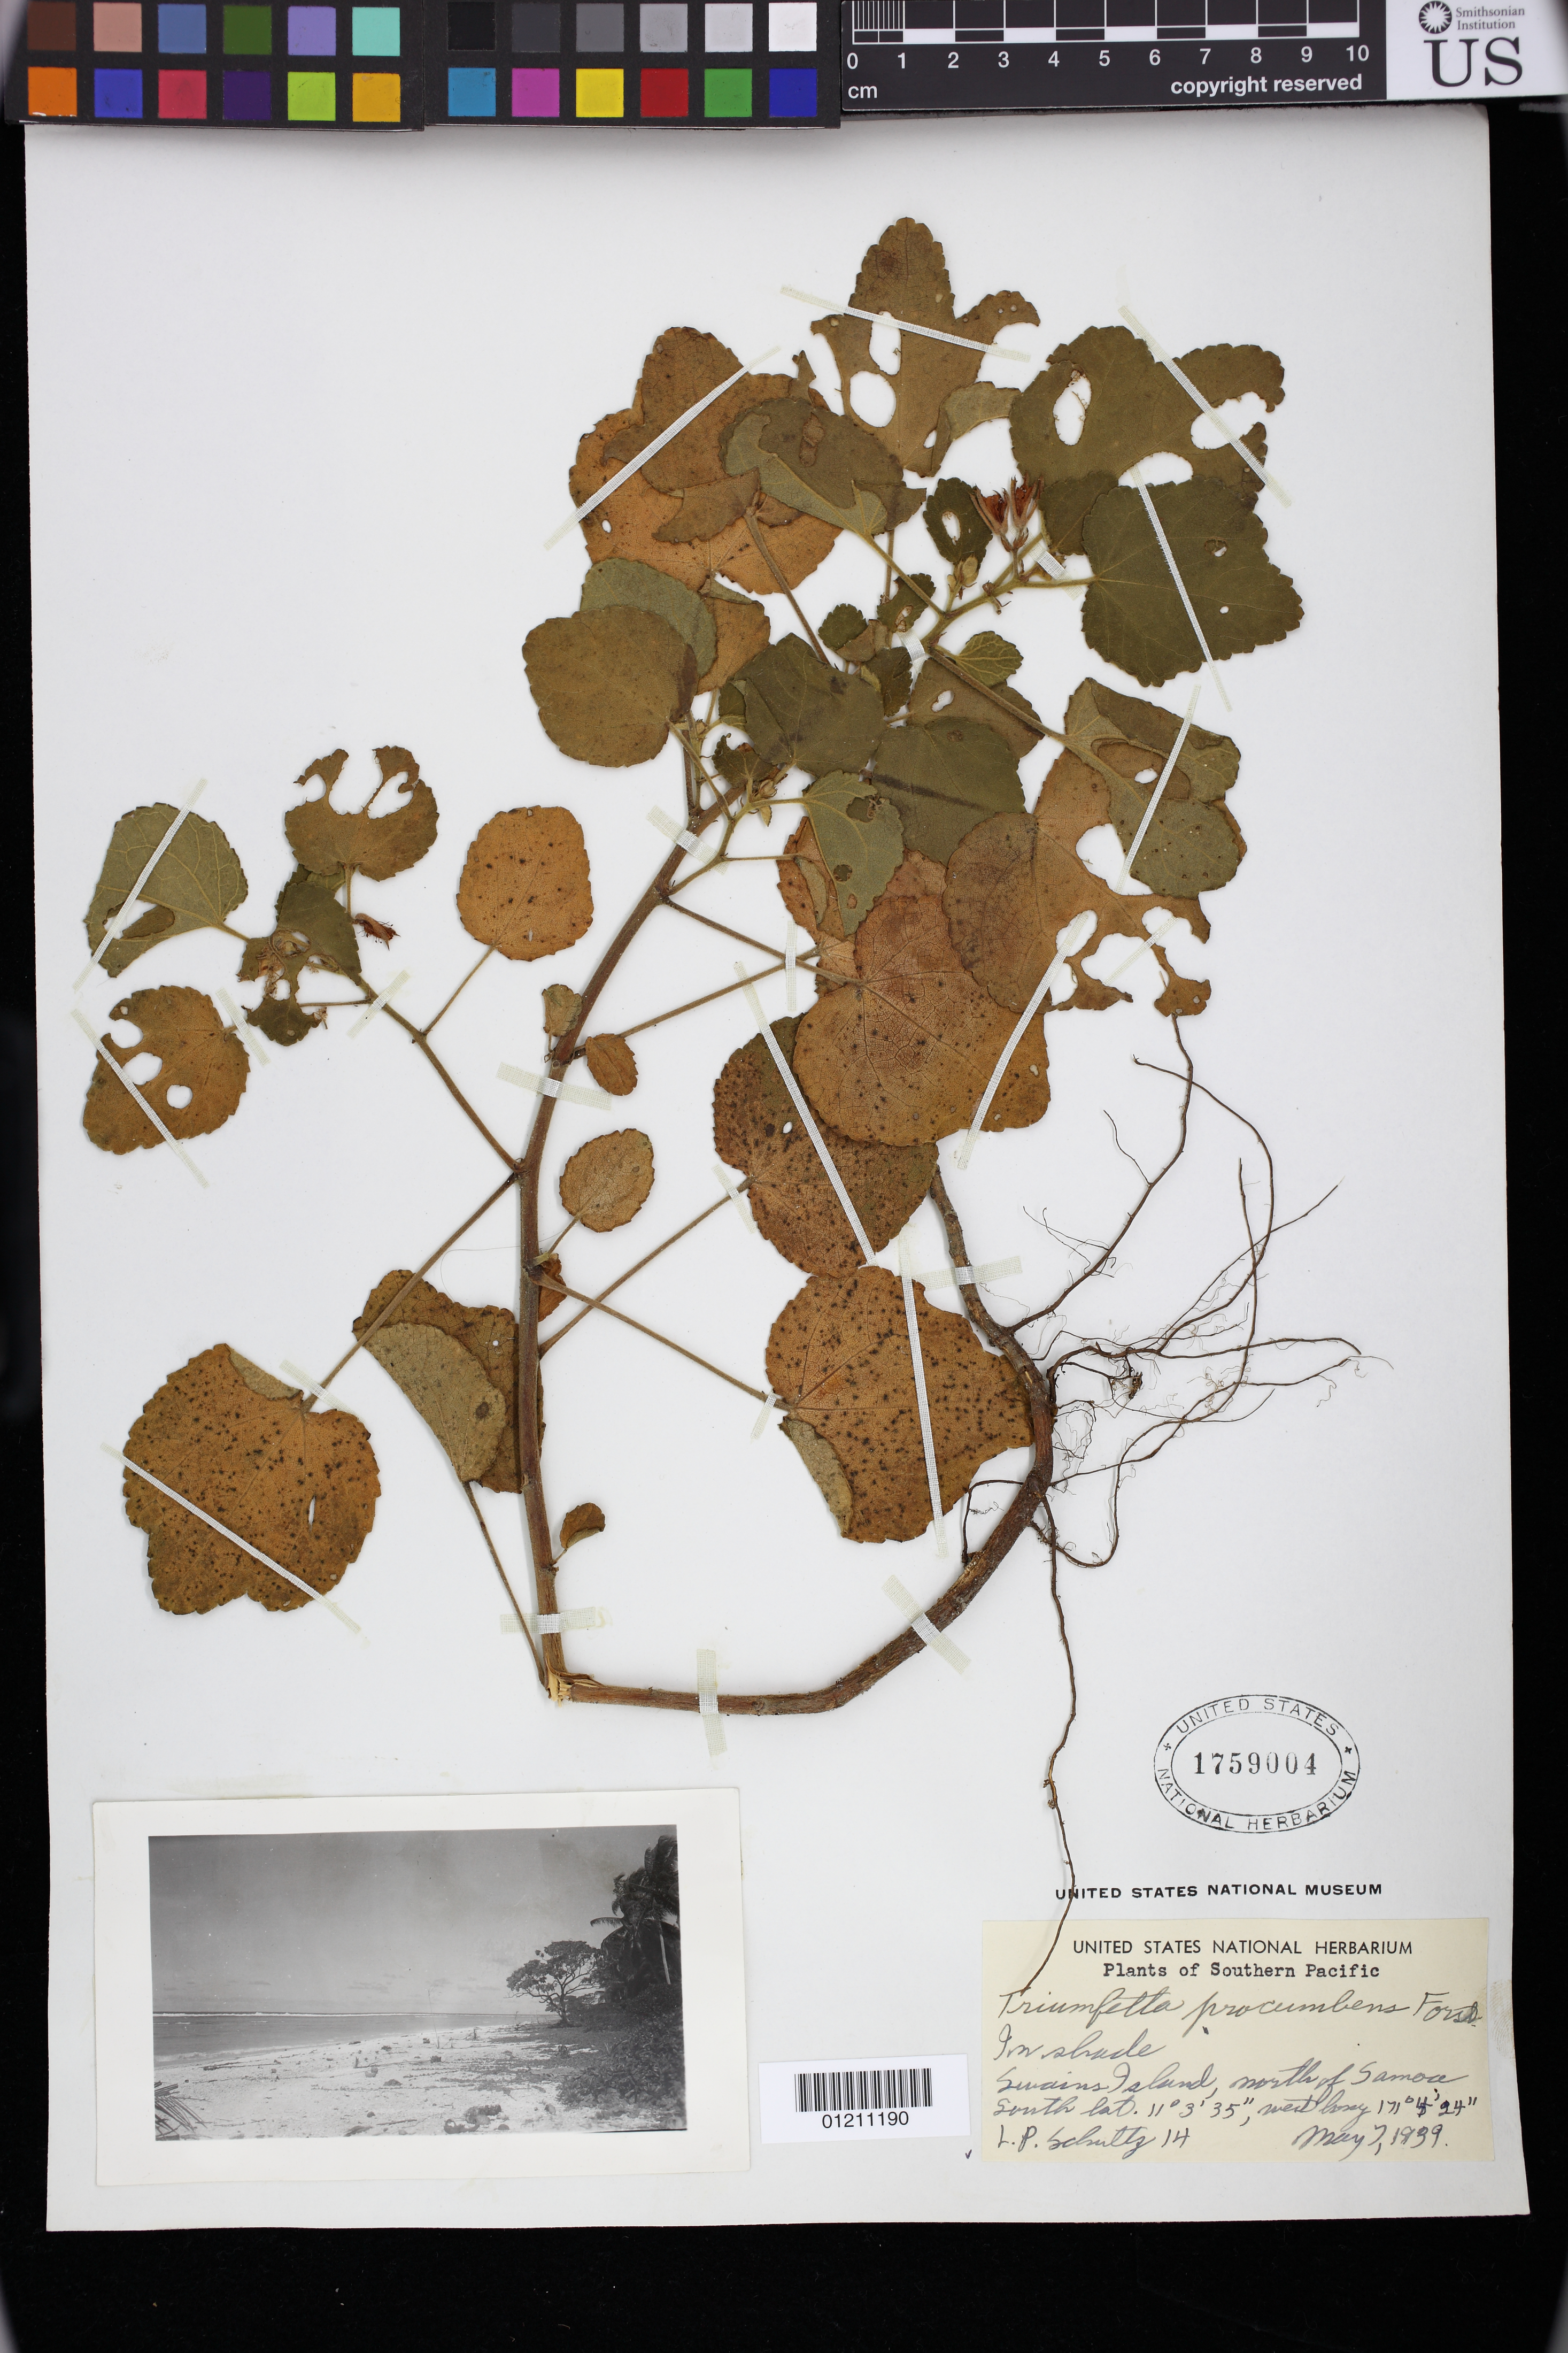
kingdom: Plantae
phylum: Tracheophyta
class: Magnoliopsida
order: Malvales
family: Malvaceae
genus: Triumfetta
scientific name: Triumfetta procumbens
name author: G. Forst.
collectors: L. P. Schultz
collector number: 14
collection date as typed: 05 Jul 1939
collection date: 1939-07-05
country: American Samoa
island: Swains [Olosenga]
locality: North of Samoa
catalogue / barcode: US 1759004